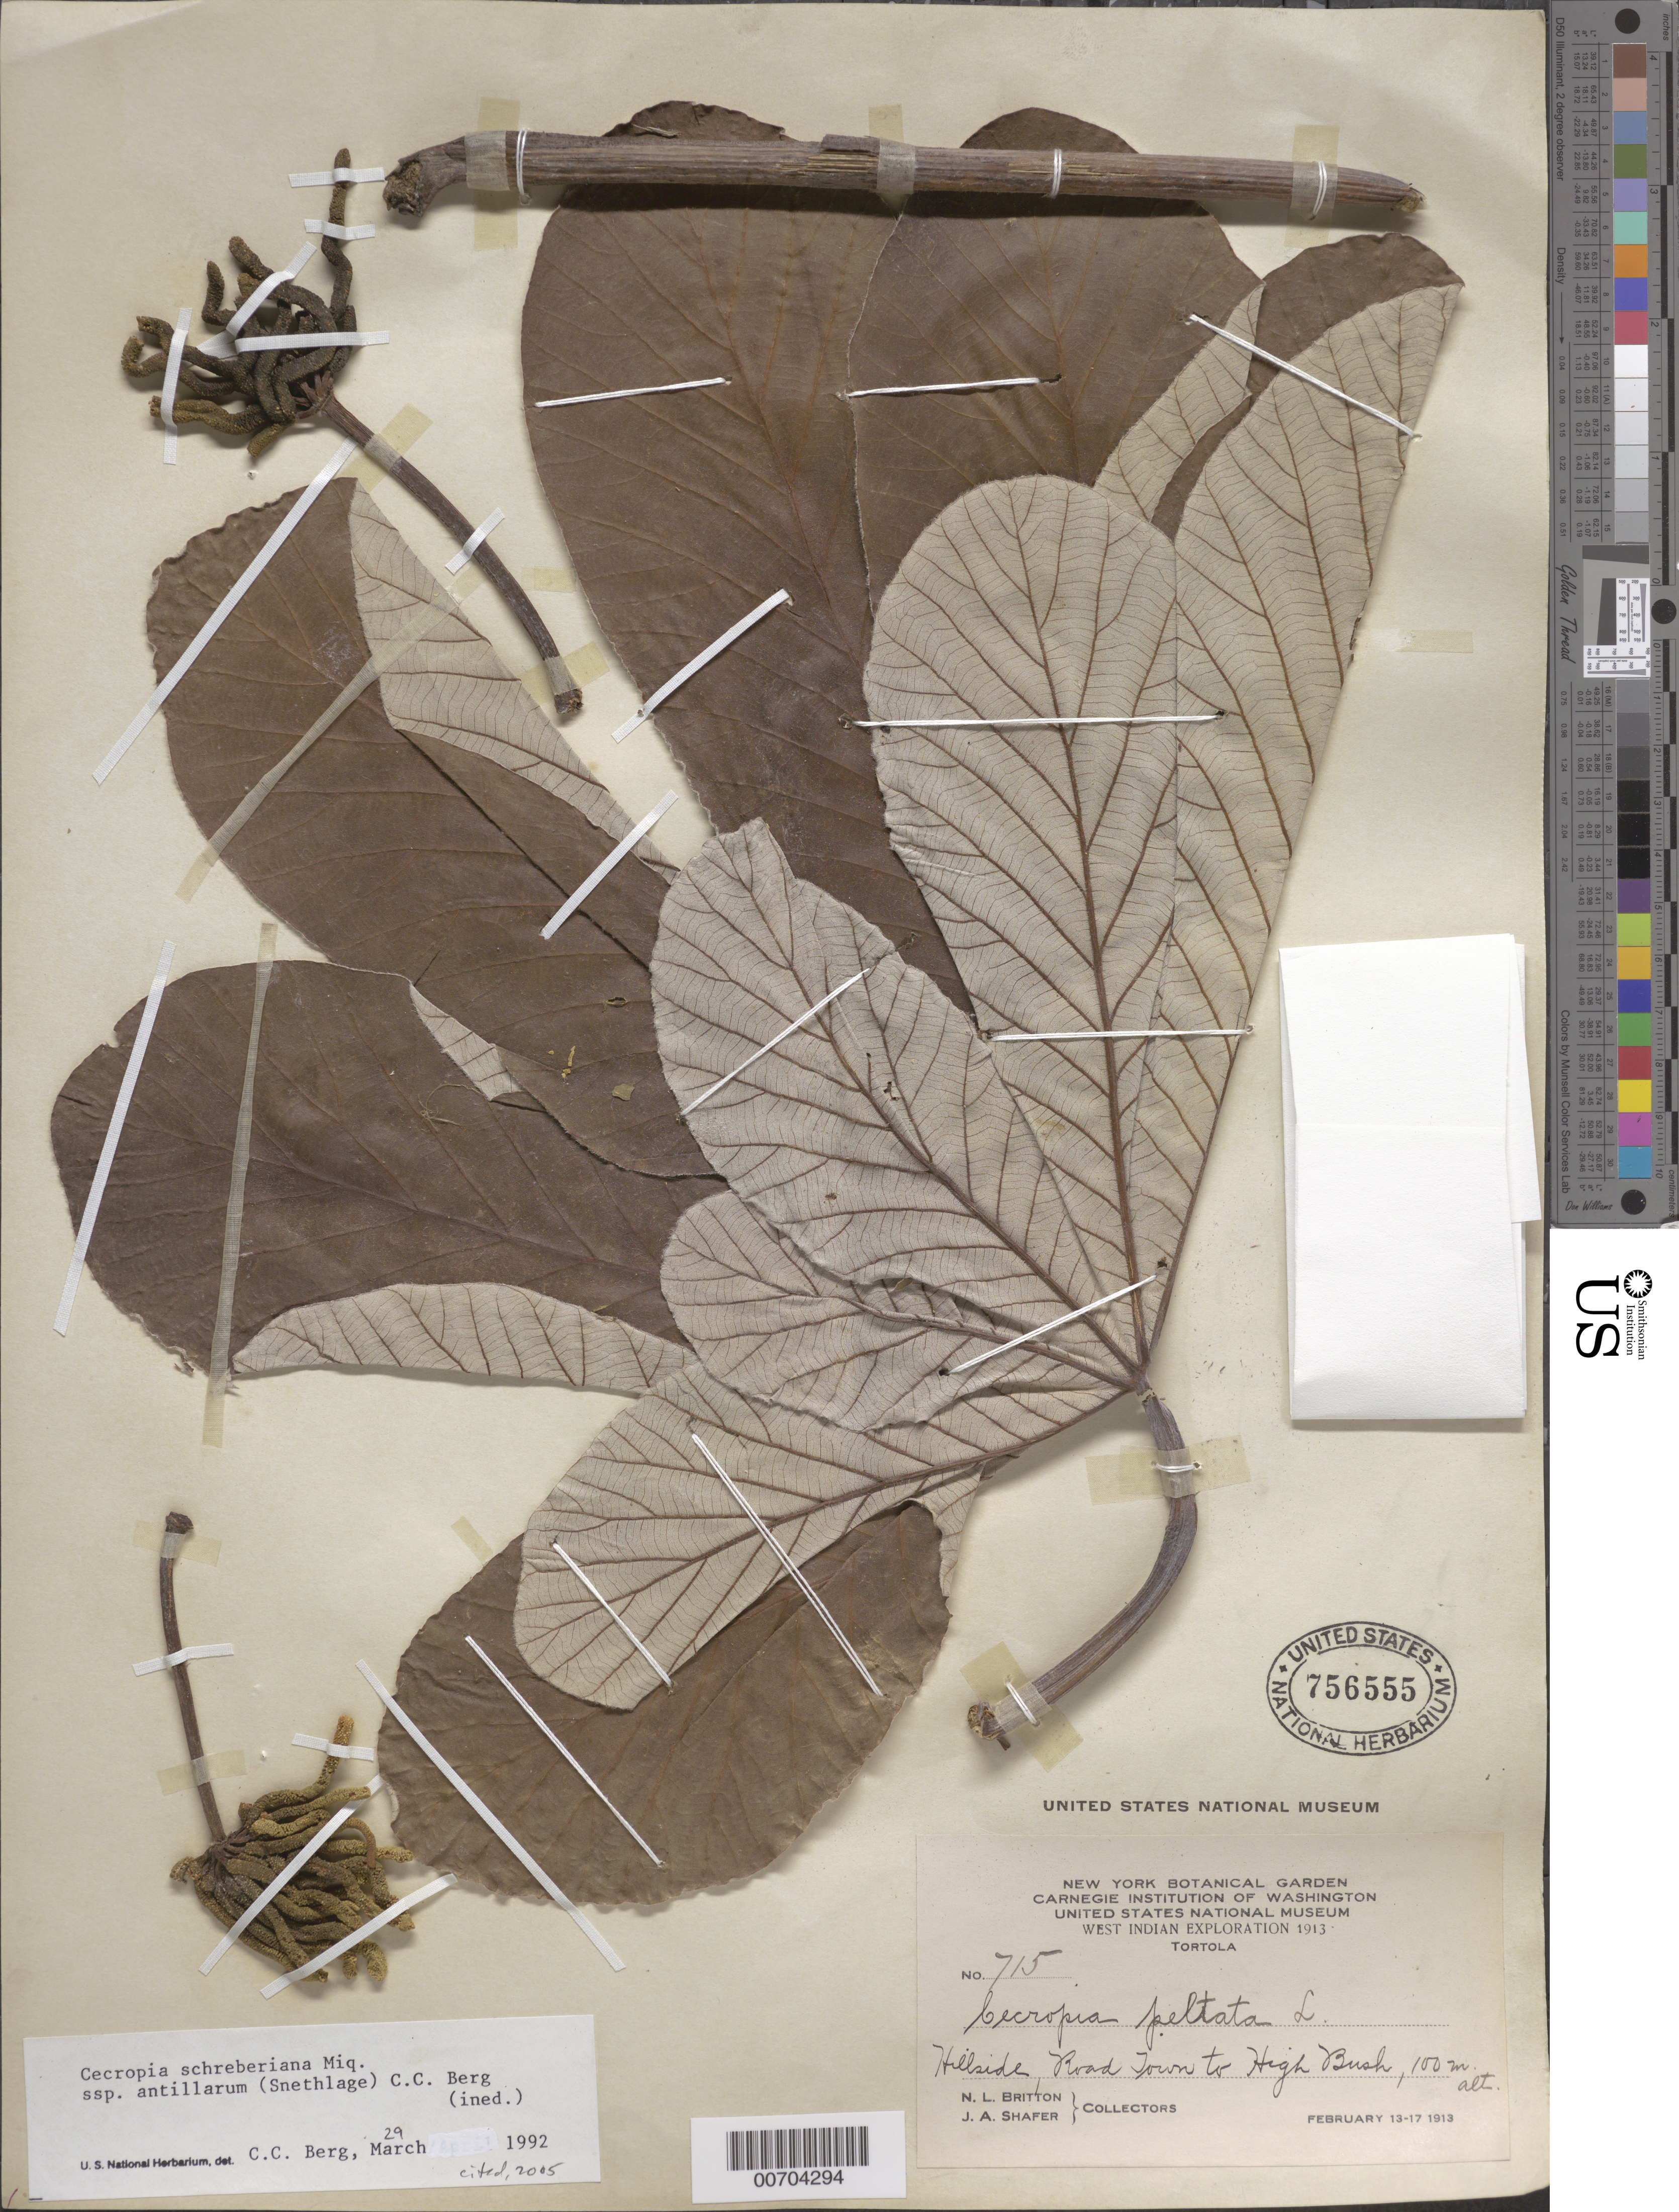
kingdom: Plantae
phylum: Tracheophyta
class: Magnoliopsida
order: Rosales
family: Urticaceae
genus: Cecropia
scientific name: Cecropia schreberiana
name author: Miq.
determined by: Berg, C. C.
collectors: N. Britton & J. A. Shafer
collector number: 715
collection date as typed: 13 Feb 1913 to 17 Feb 1913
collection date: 1913-02-13/1913-02-17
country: British Virgin Islands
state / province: Tortola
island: Tortola Island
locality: Road Town to High Bush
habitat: Hillside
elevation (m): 100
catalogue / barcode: US 756555